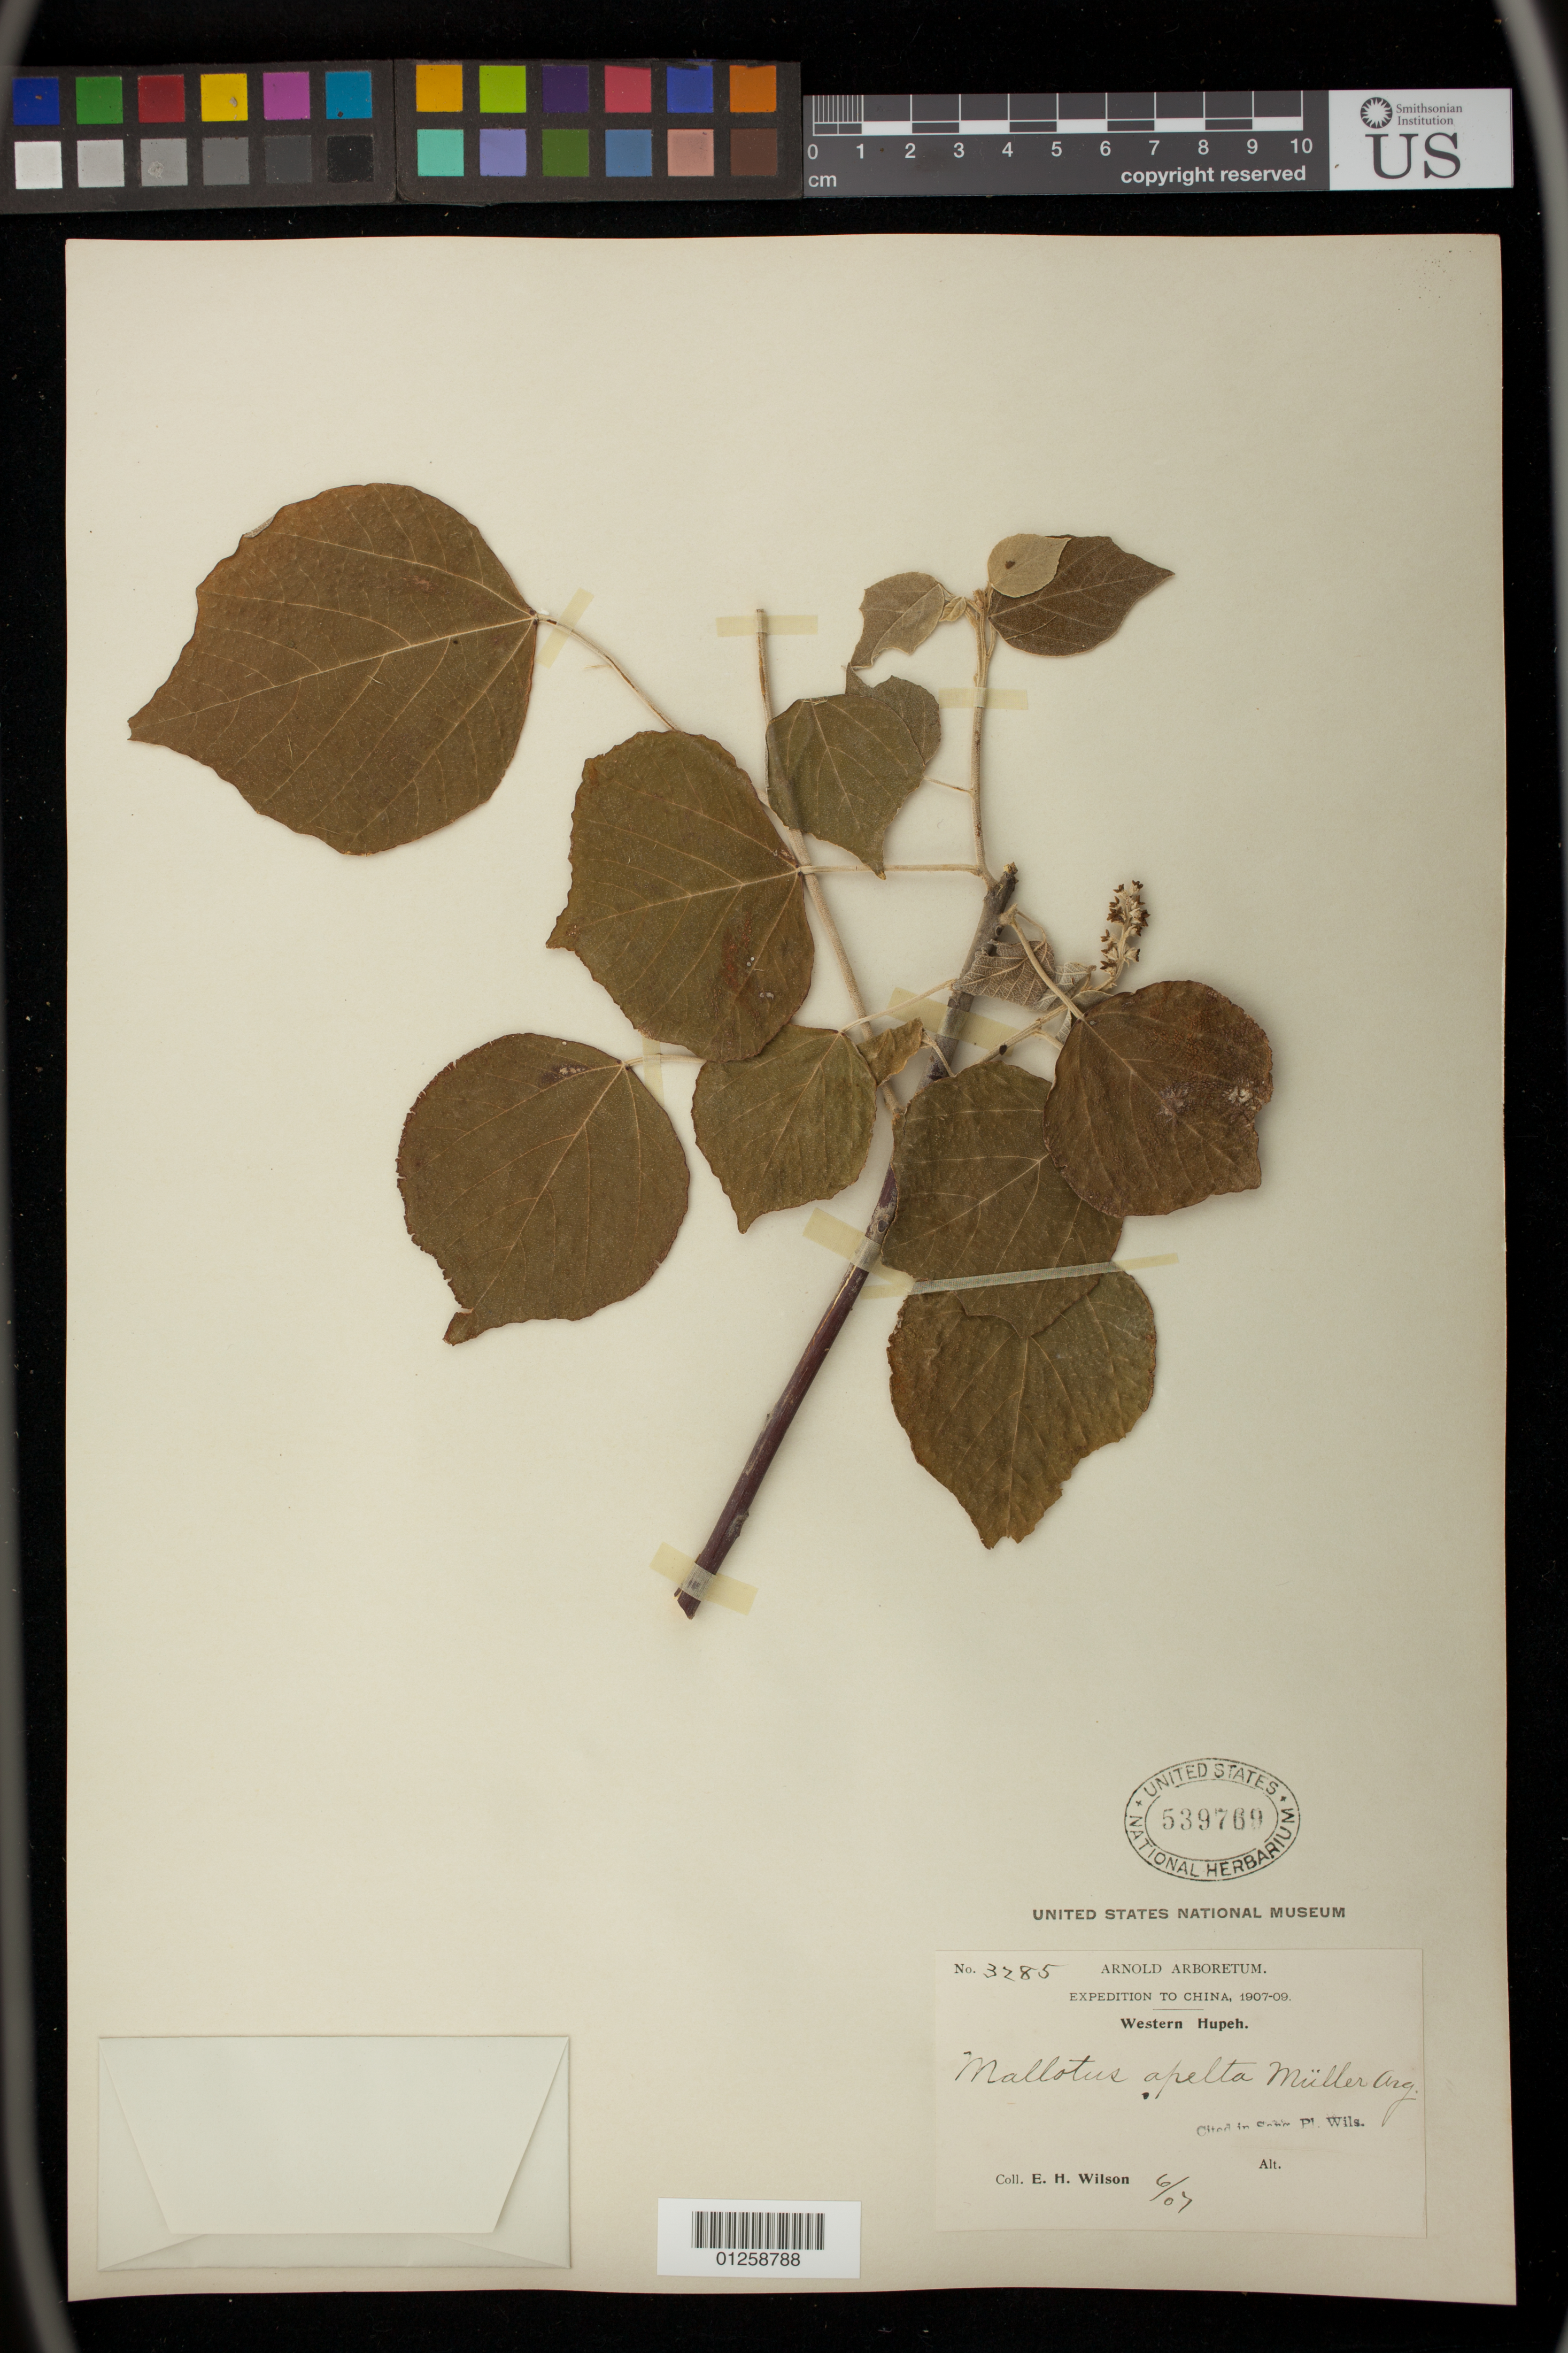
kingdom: Plantae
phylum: Tracheophyta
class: Magnoliopsida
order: Malpighiales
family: Euphorbiaceae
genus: Mallotus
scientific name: Mallotus apelta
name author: (Lour.) Müll. Arg.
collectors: E. H. Wilson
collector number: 3285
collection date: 1907-06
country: China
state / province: Hubei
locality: Western Hubei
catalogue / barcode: US 539769